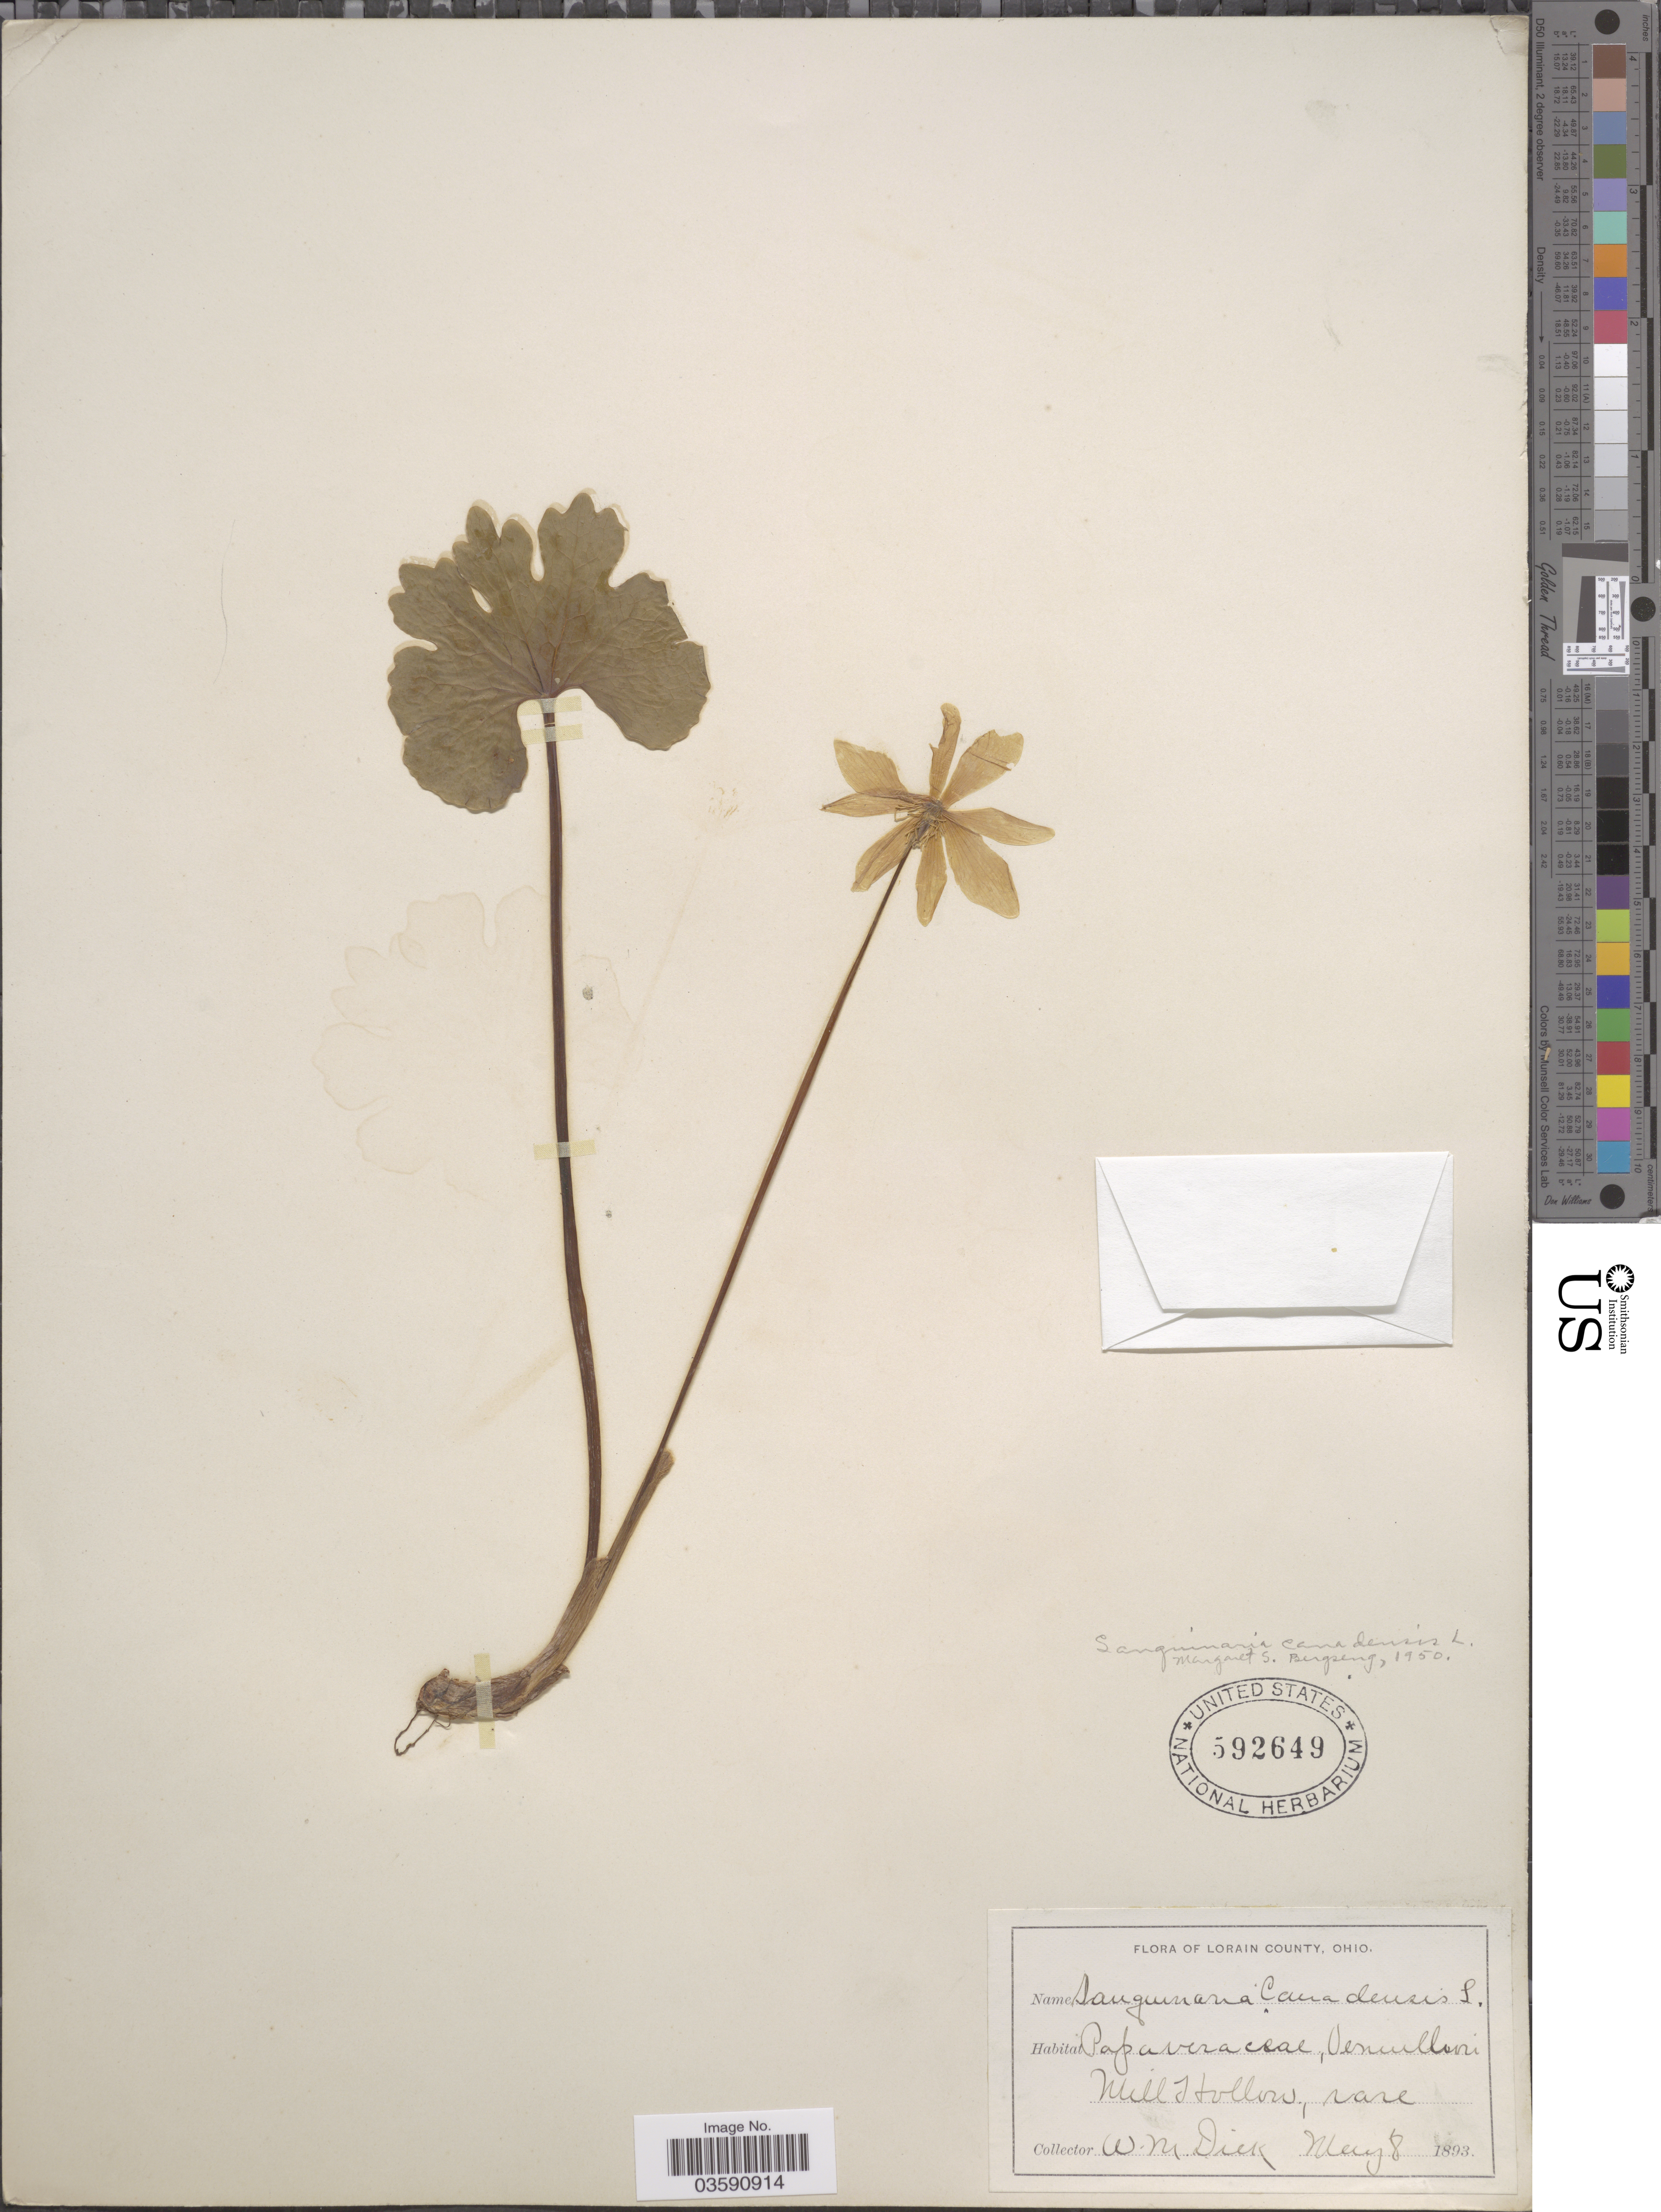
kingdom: Plantae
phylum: Tracheophyta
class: Magnoliopsida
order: Ranunculales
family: Papaveraceae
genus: Sanguinaria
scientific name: Sanguinaria canadensis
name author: L.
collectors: W. Dick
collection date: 1893-05-08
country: United States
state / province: Ohio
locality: Lorain County. Mill Hollow.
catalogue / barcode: US 592649